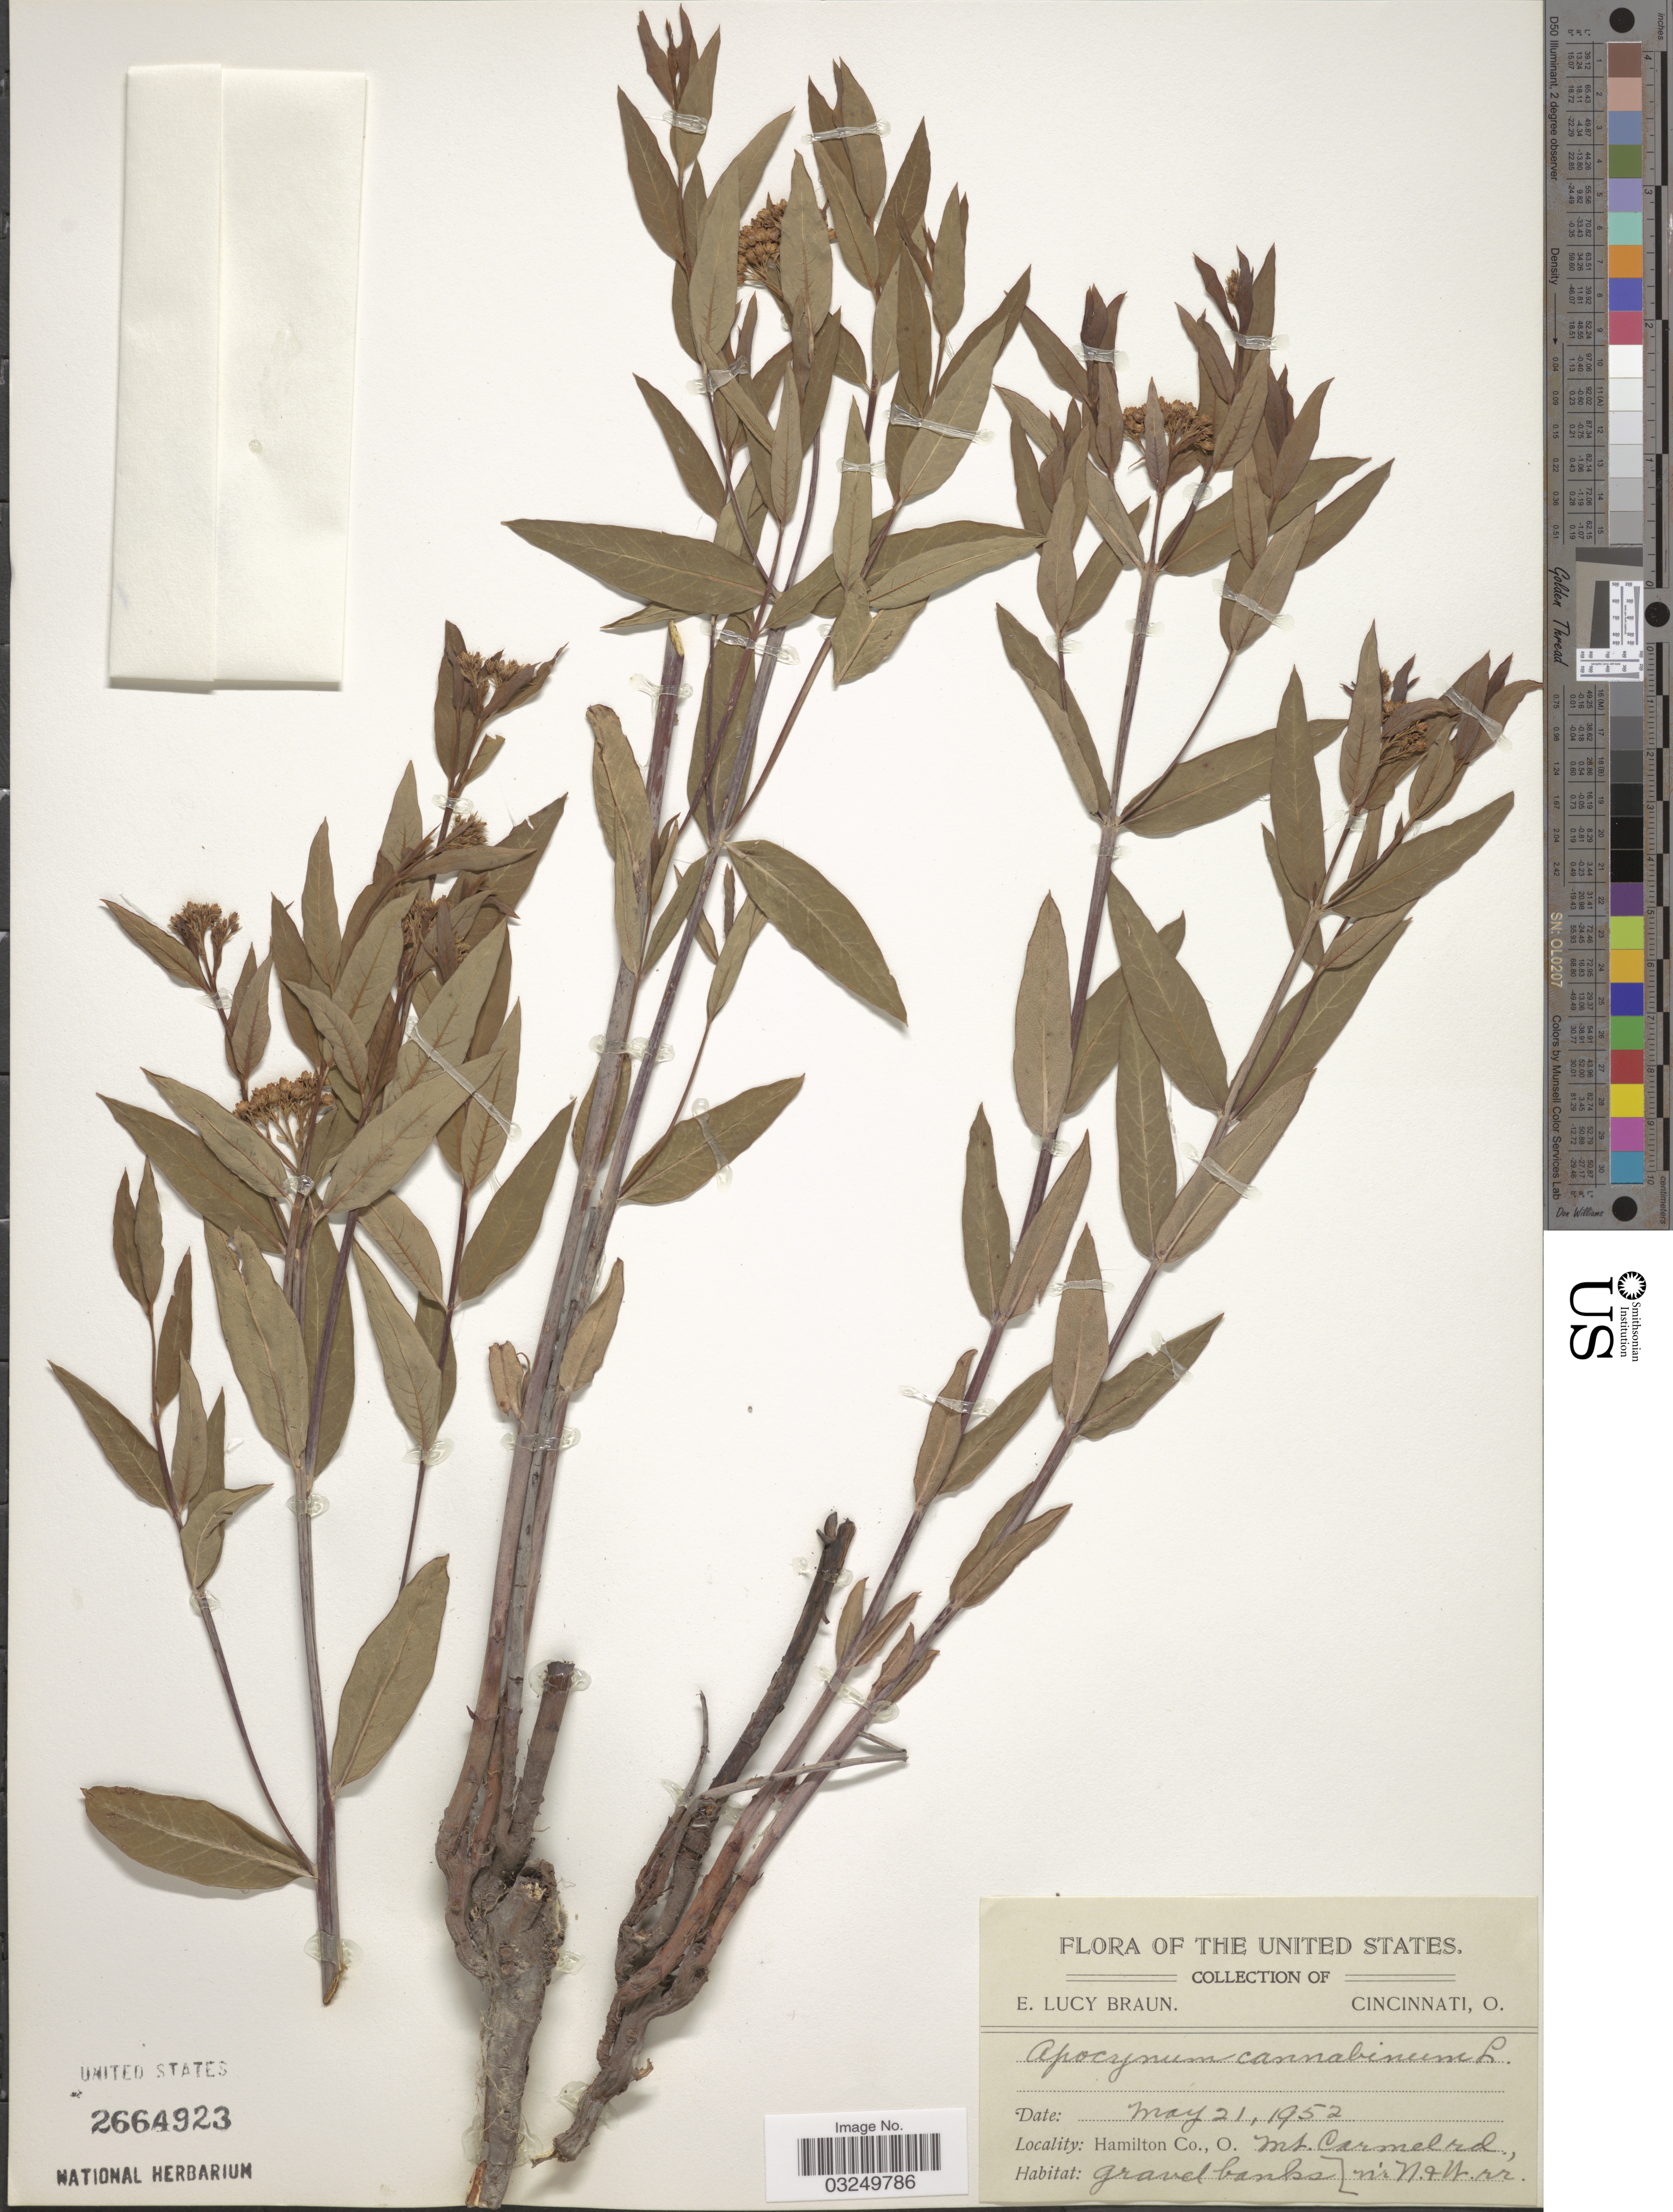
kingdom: Plantae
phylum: Tracheophyta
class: Magnoliopsida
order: Gentianales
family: Apocynaceae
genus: Apocynum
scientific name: Apocynum cannabinum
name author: L.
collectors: E. L. Braun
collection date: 1952-05-21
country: United States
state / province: Ohio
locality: Hamilton Co., Mt. Carmel rd., nr N. & W. rr.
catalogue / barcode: US 2664923